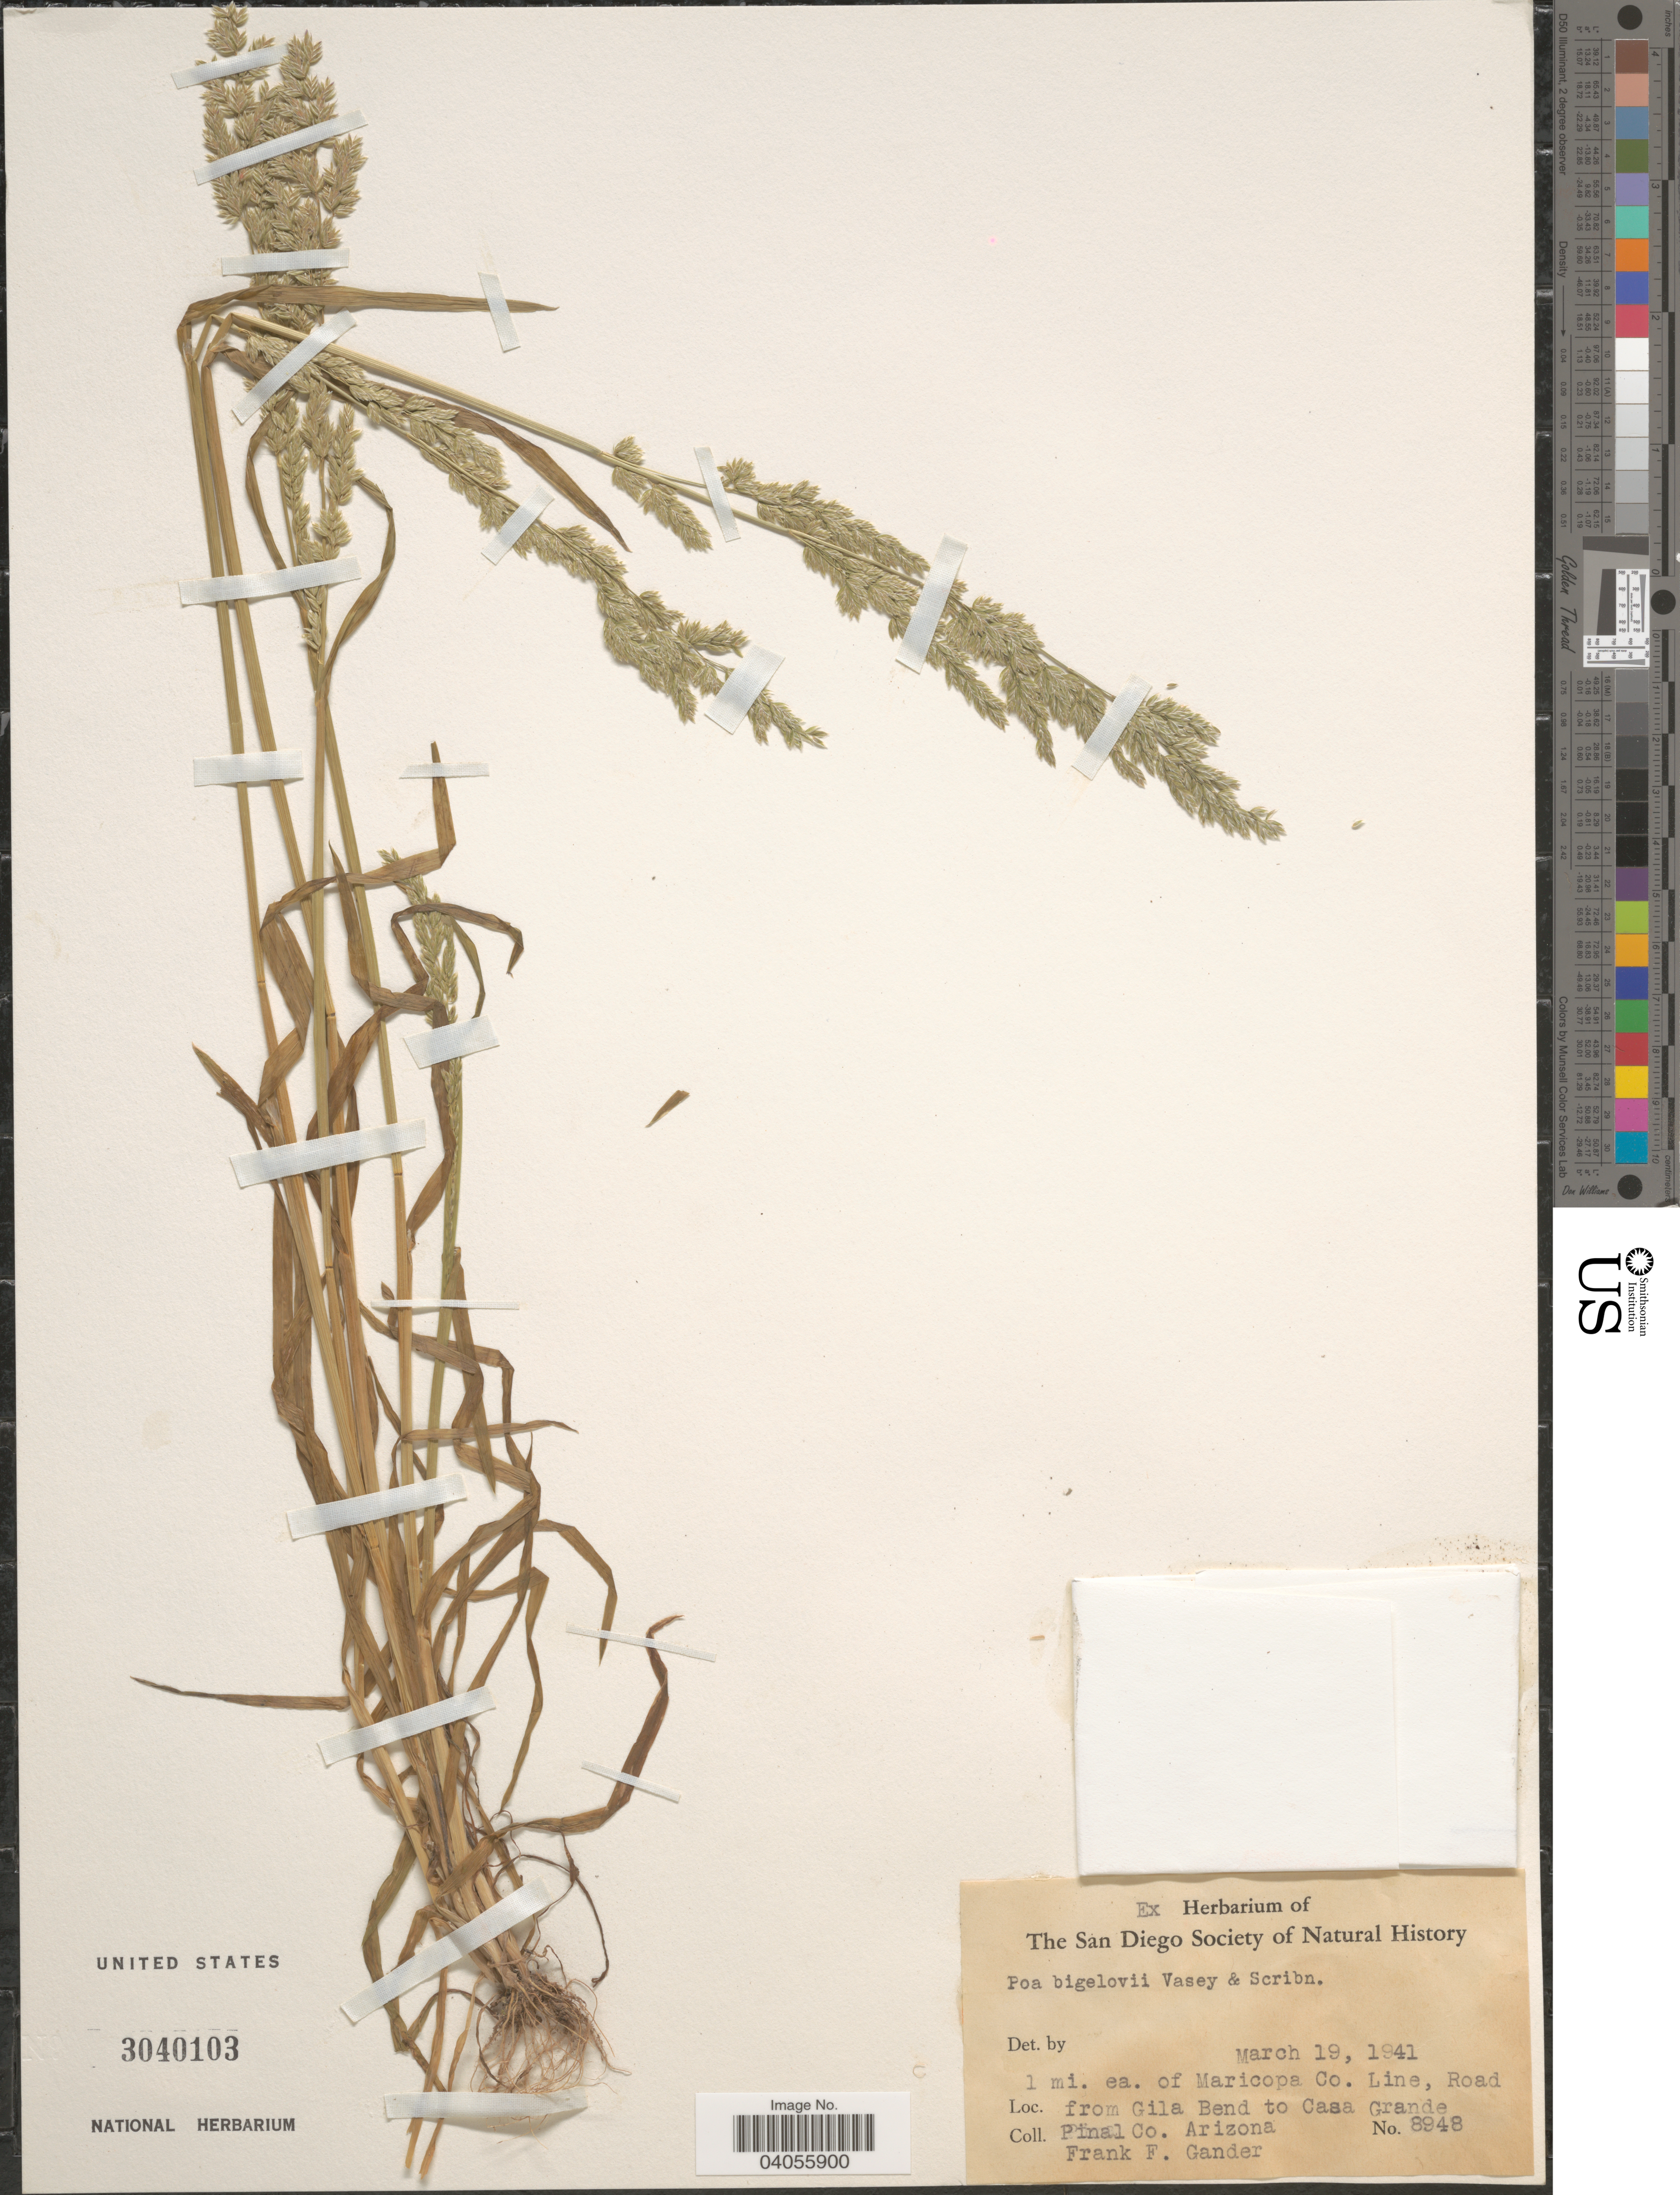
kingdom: Plantae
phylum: Tracheophyta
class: Liliopsida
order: Poales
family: Poaceae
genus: Poa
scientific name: Poa bigelovii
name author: Vasey & Scribn.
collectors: F. Gander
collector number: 8948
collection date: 1941-03-19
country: United States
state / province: Arizona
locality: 1 mi. ea. of Maricopa Co. Line, Road from Gila Bend to Casa Grande Pinal Co.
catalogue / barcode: US 3040103